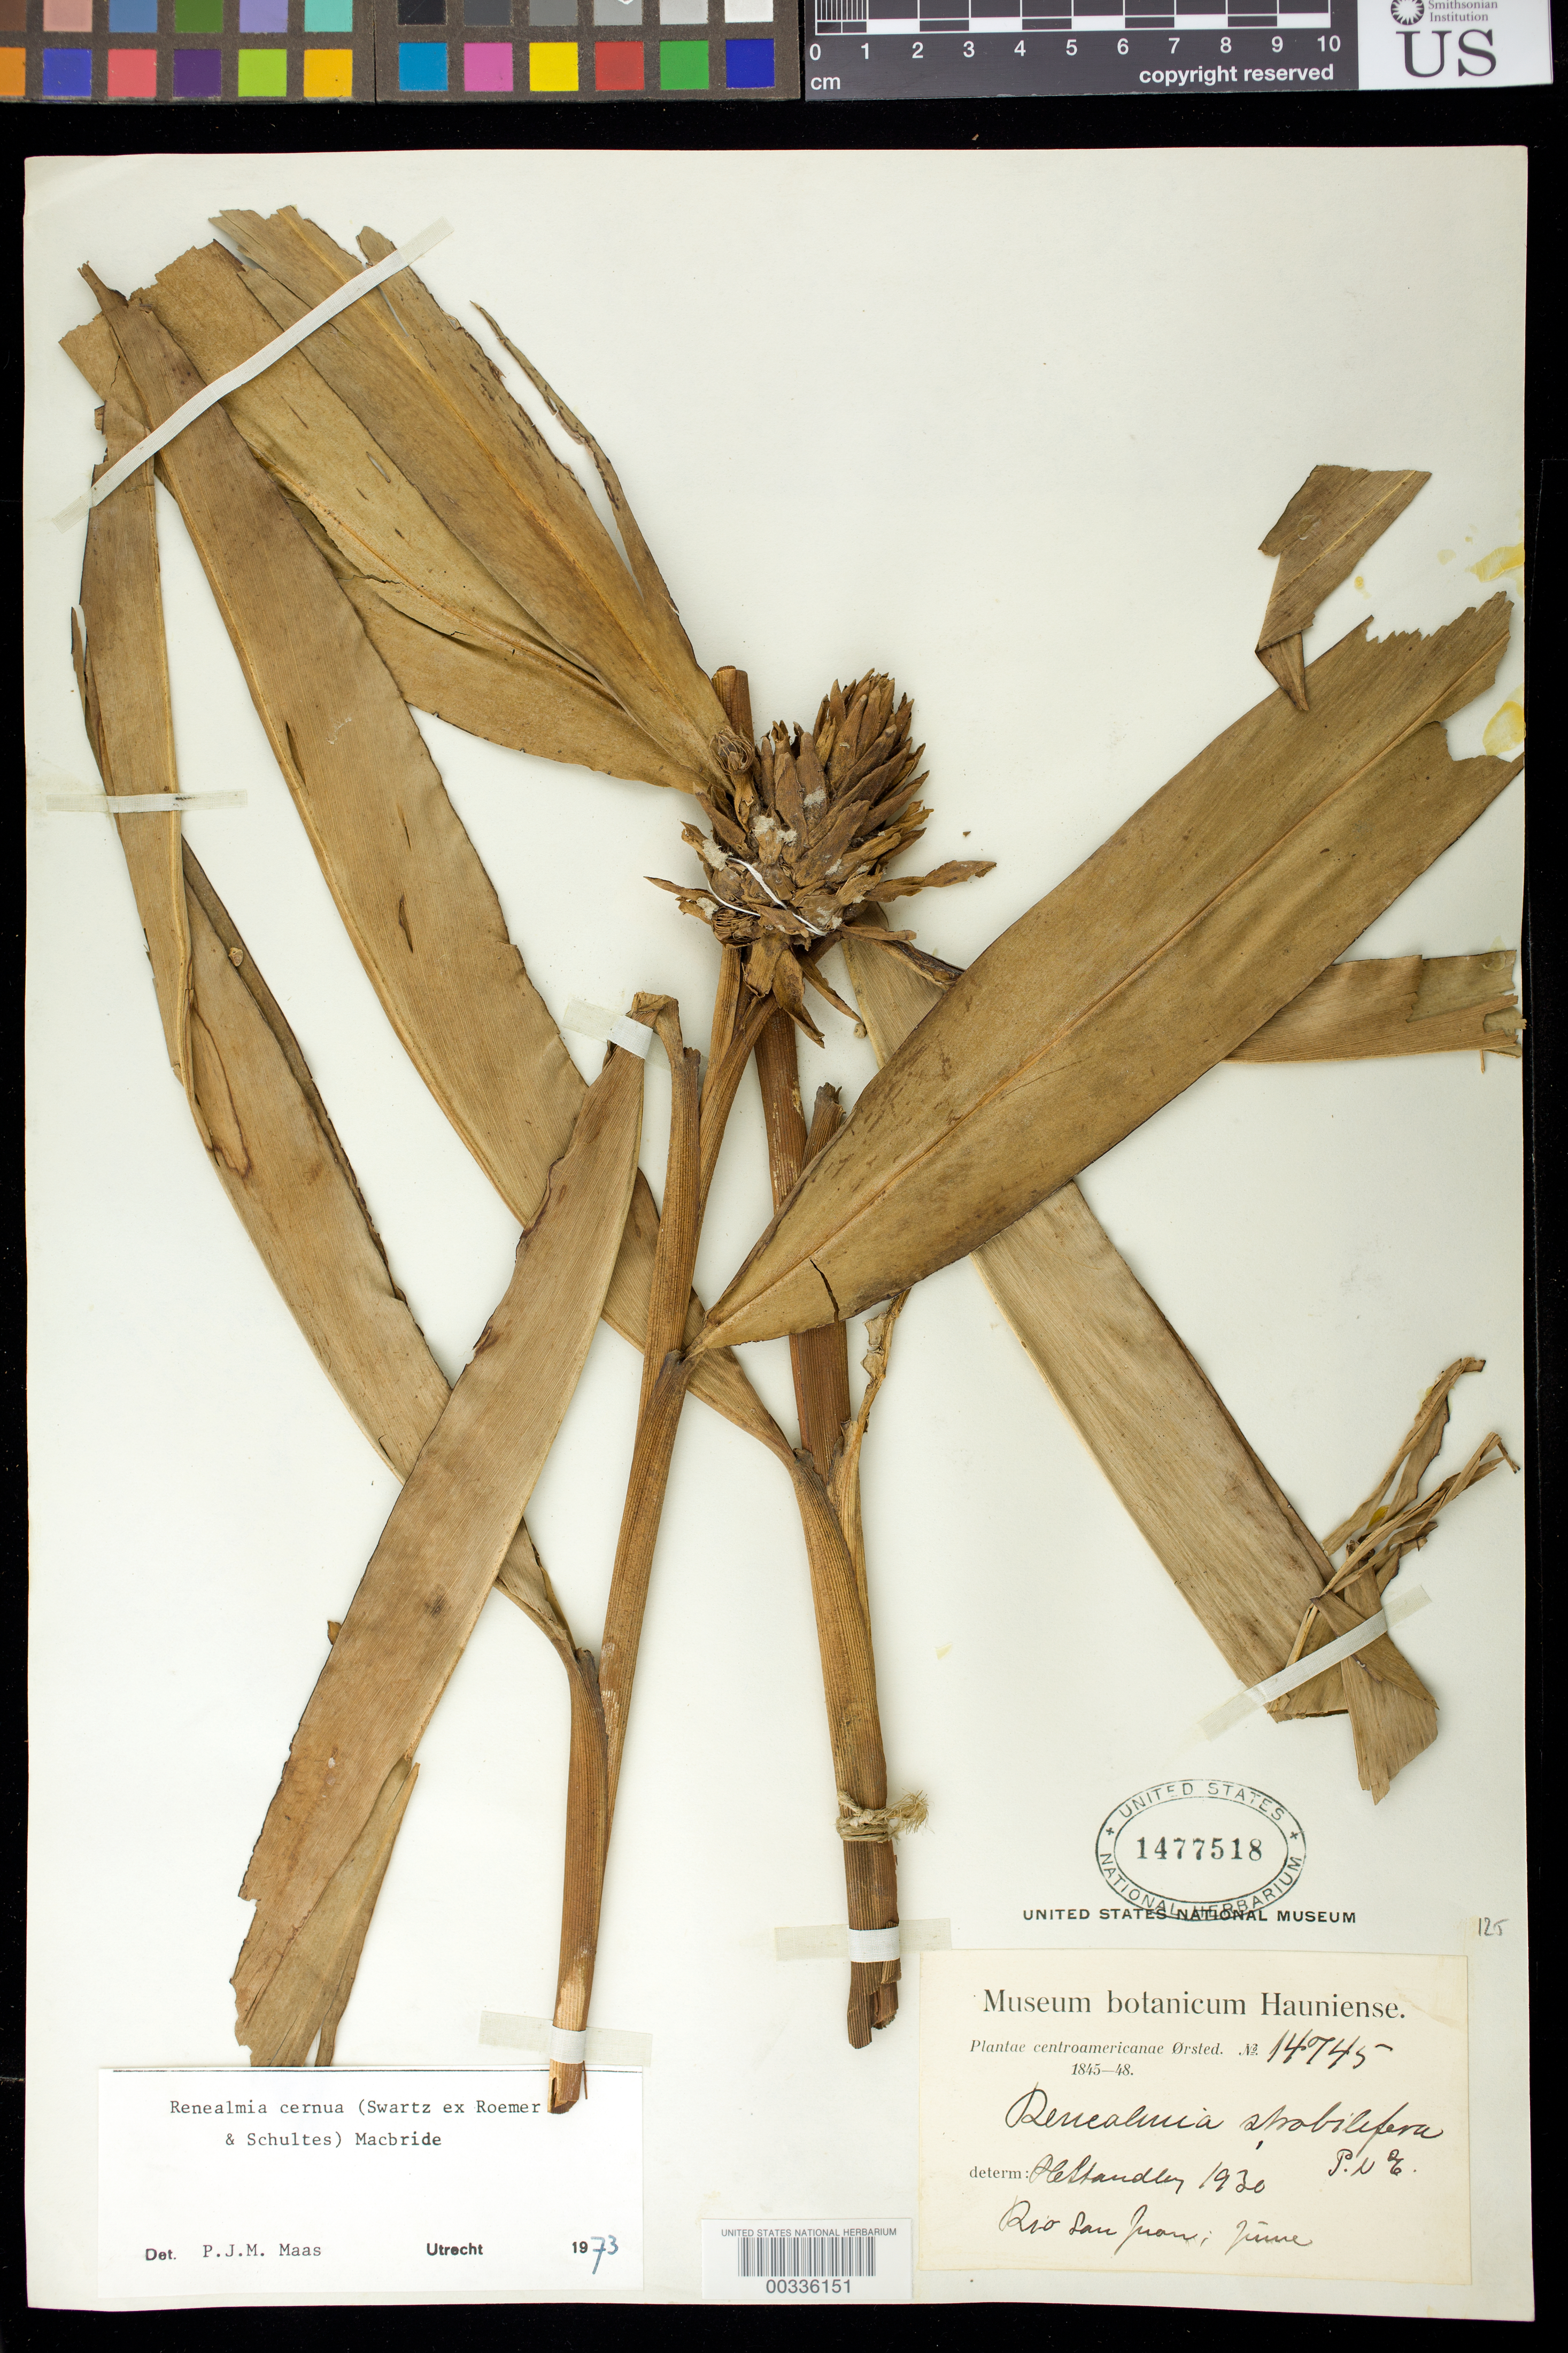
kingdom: Plantae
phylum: Tracheophyta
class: Liliopsida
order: Zingiberales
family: Zingiberaceae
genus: Renealmia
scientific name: Renealmia cernua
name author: (Sw. ex Roem. & Schult.) J.F. Macbr.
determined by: Maas, Paul J. M.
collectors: A. S. Oersted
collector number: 14745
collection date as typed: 1845 to -- -- 1848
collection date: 1845/1848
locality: Rio san juan, jiune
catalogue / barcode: US 1477518